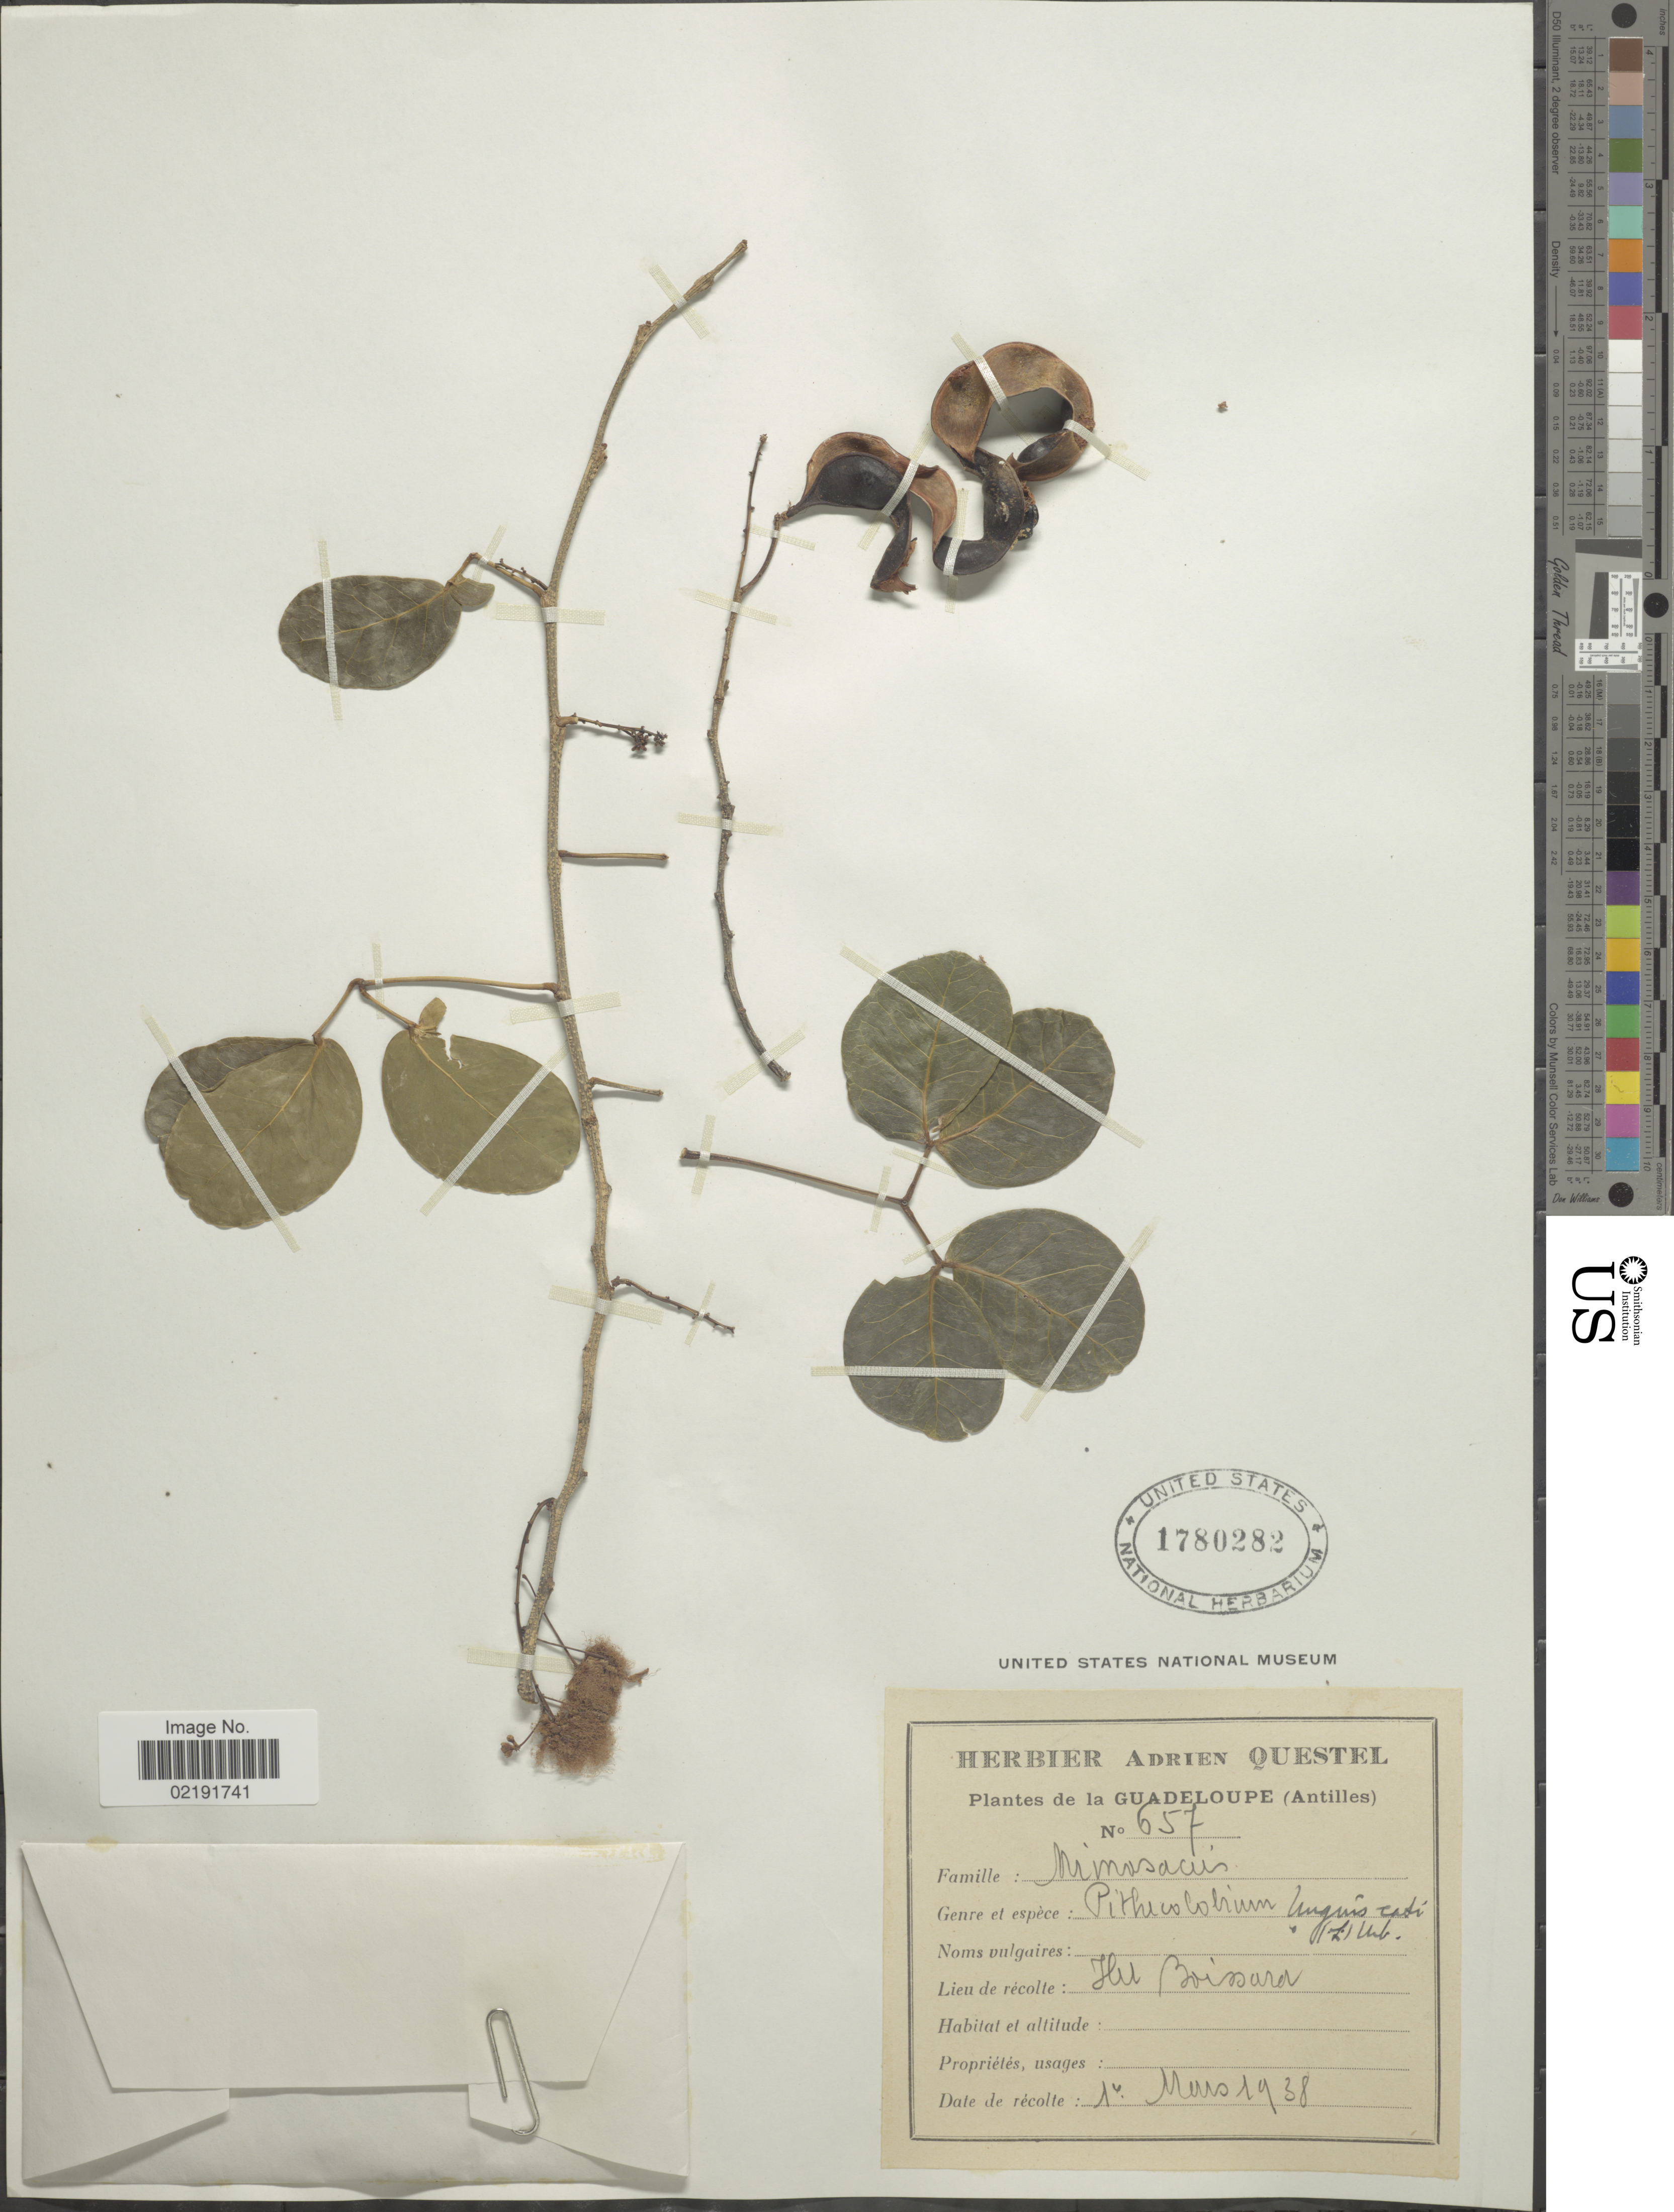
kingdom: Plantae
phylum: Tracheophyta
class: Magnoliopsida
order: Fabales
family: Fabaceae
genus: Pithecellobium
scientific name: Pithecellobium unguis-cati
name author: (L.) Benth.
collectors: ex herb. A. Questal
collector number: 657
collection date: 1938-03-01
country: Guadeloupe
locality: Ile Boissara.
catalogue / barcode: US 1780282